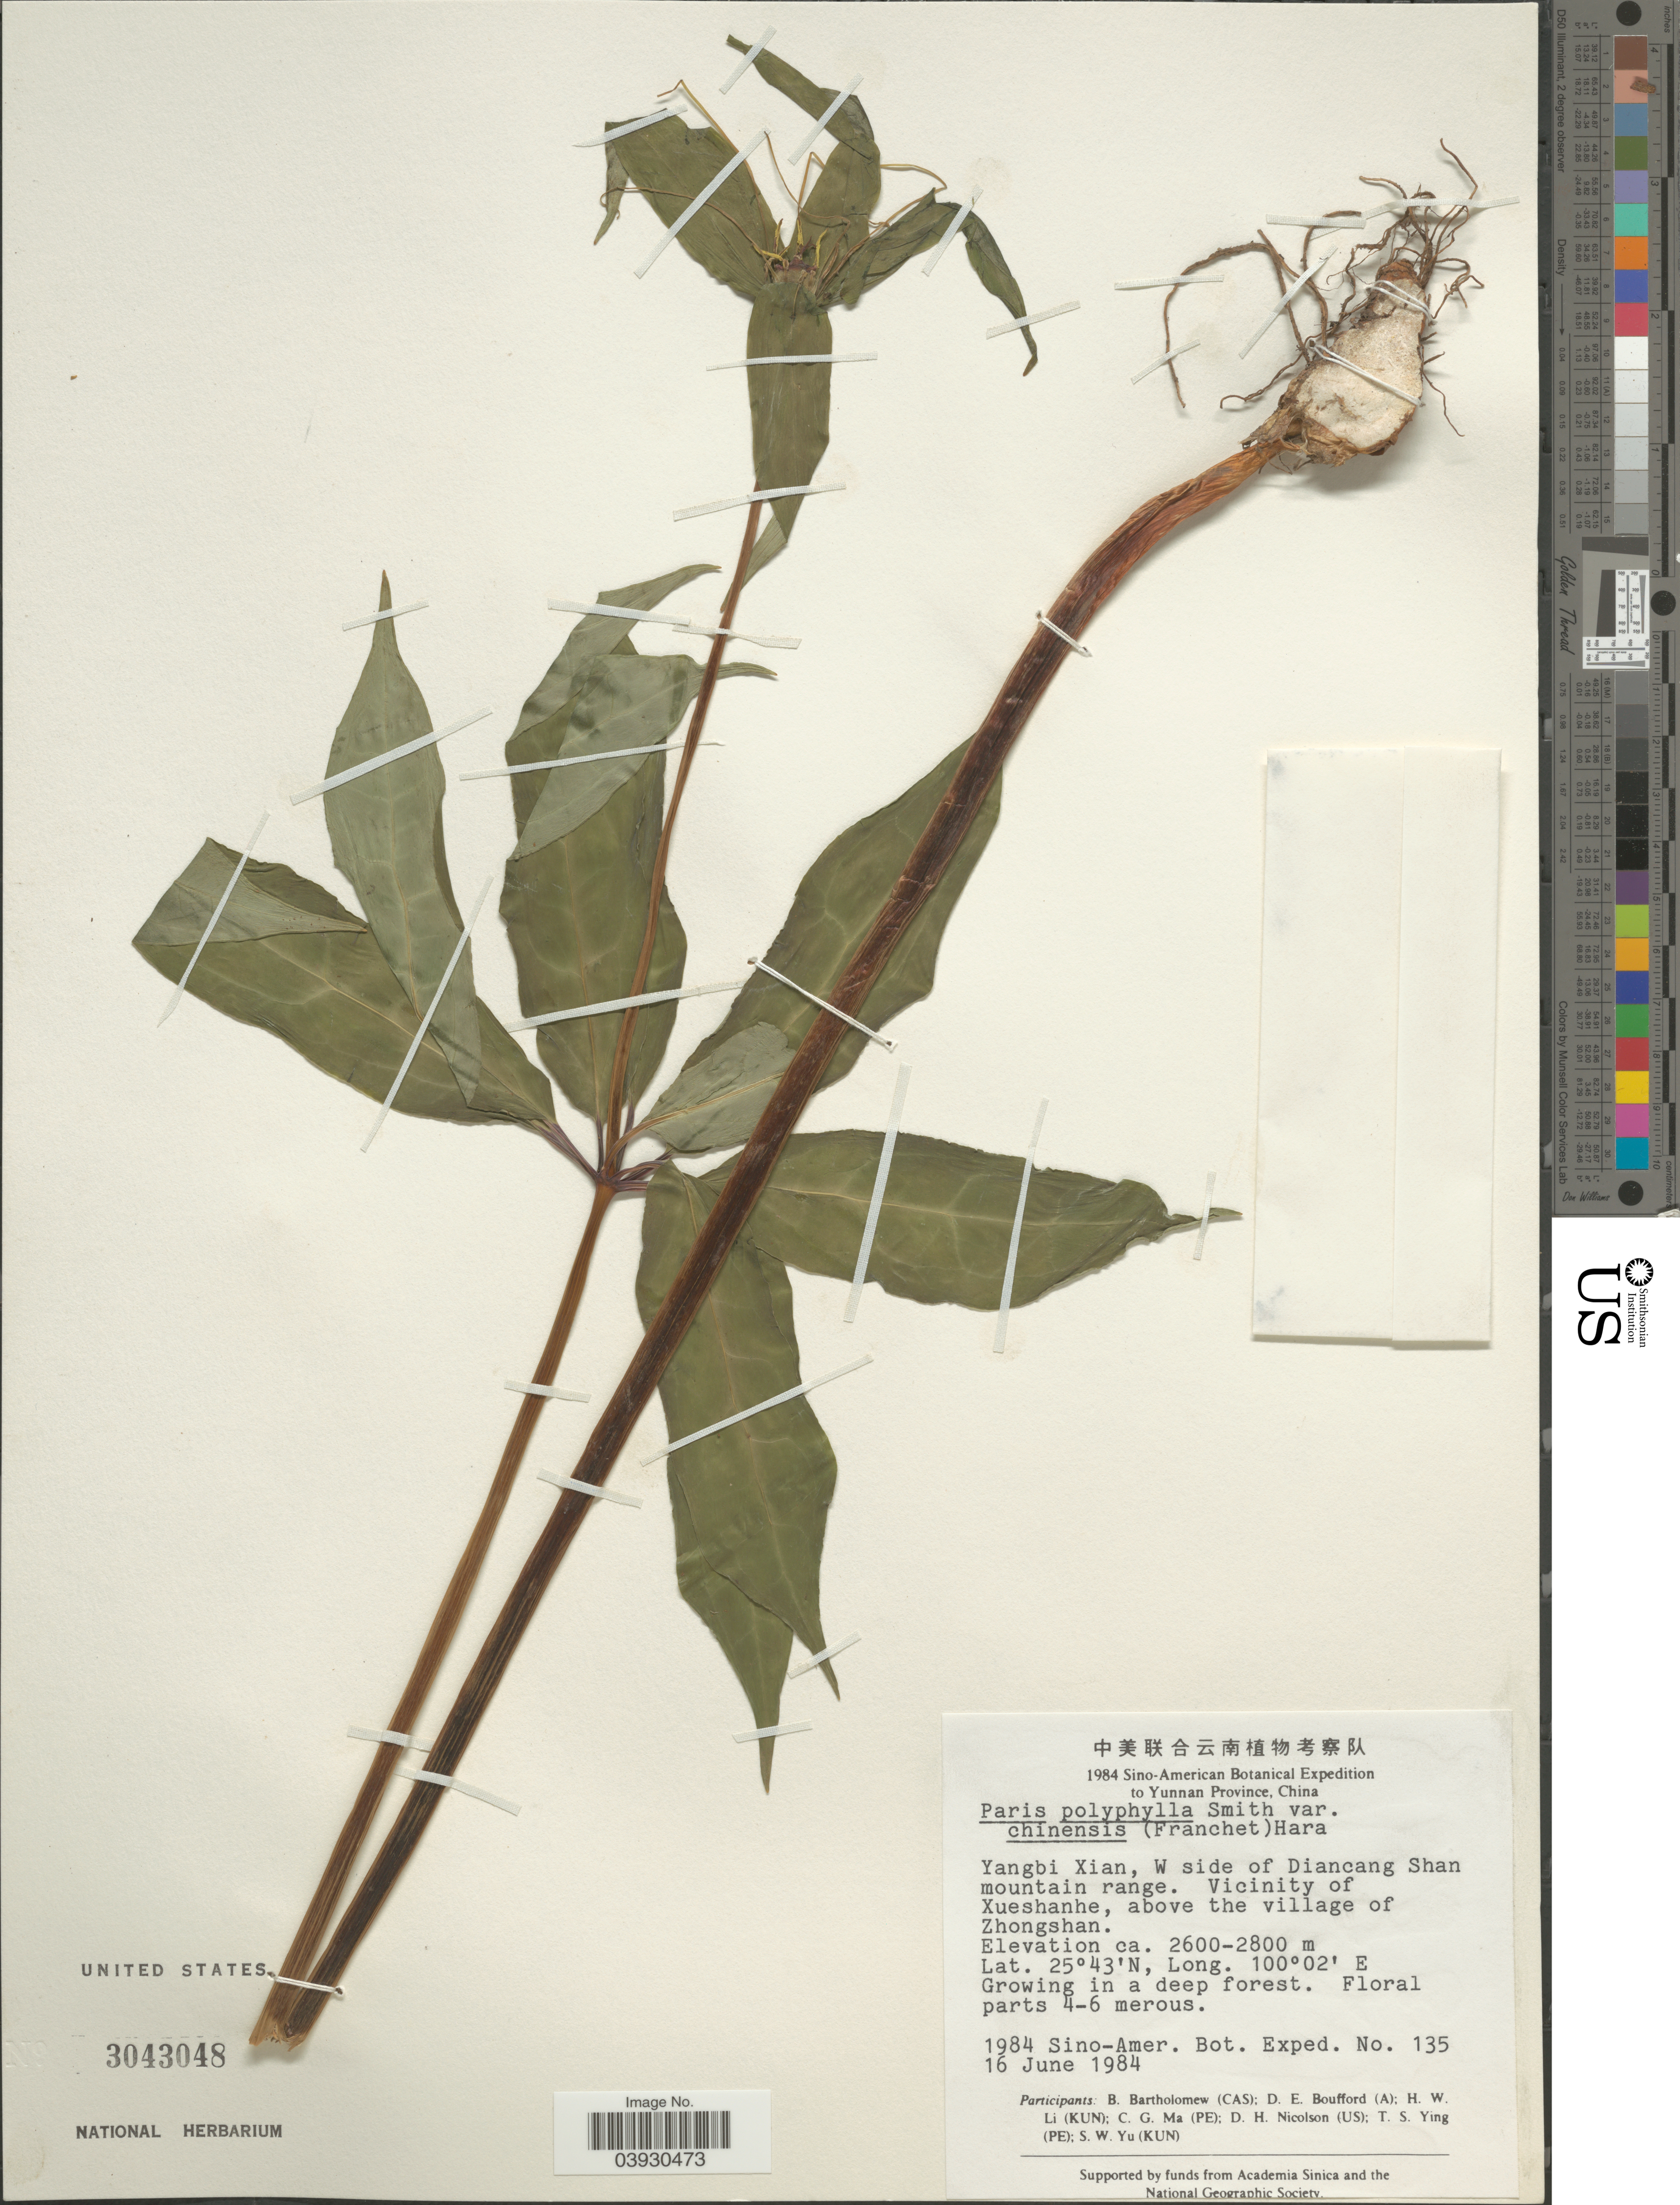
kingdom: Plantae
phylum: Tracheophyta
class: Liliopsida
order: Liliales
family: Melanthiaceae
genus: Paris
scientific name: Paris polyphylla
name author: Sm.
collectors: Sino-Amer. Bot. Exped. 1984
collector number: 135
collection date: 1984-06-16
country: China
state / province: Yunnan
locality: Yangbi Xian, W side of Diancang Shan mountain range. Vicinity of Xueshanhe, above the village of Zhongshan.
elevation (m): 2600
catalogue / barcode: US 3043048